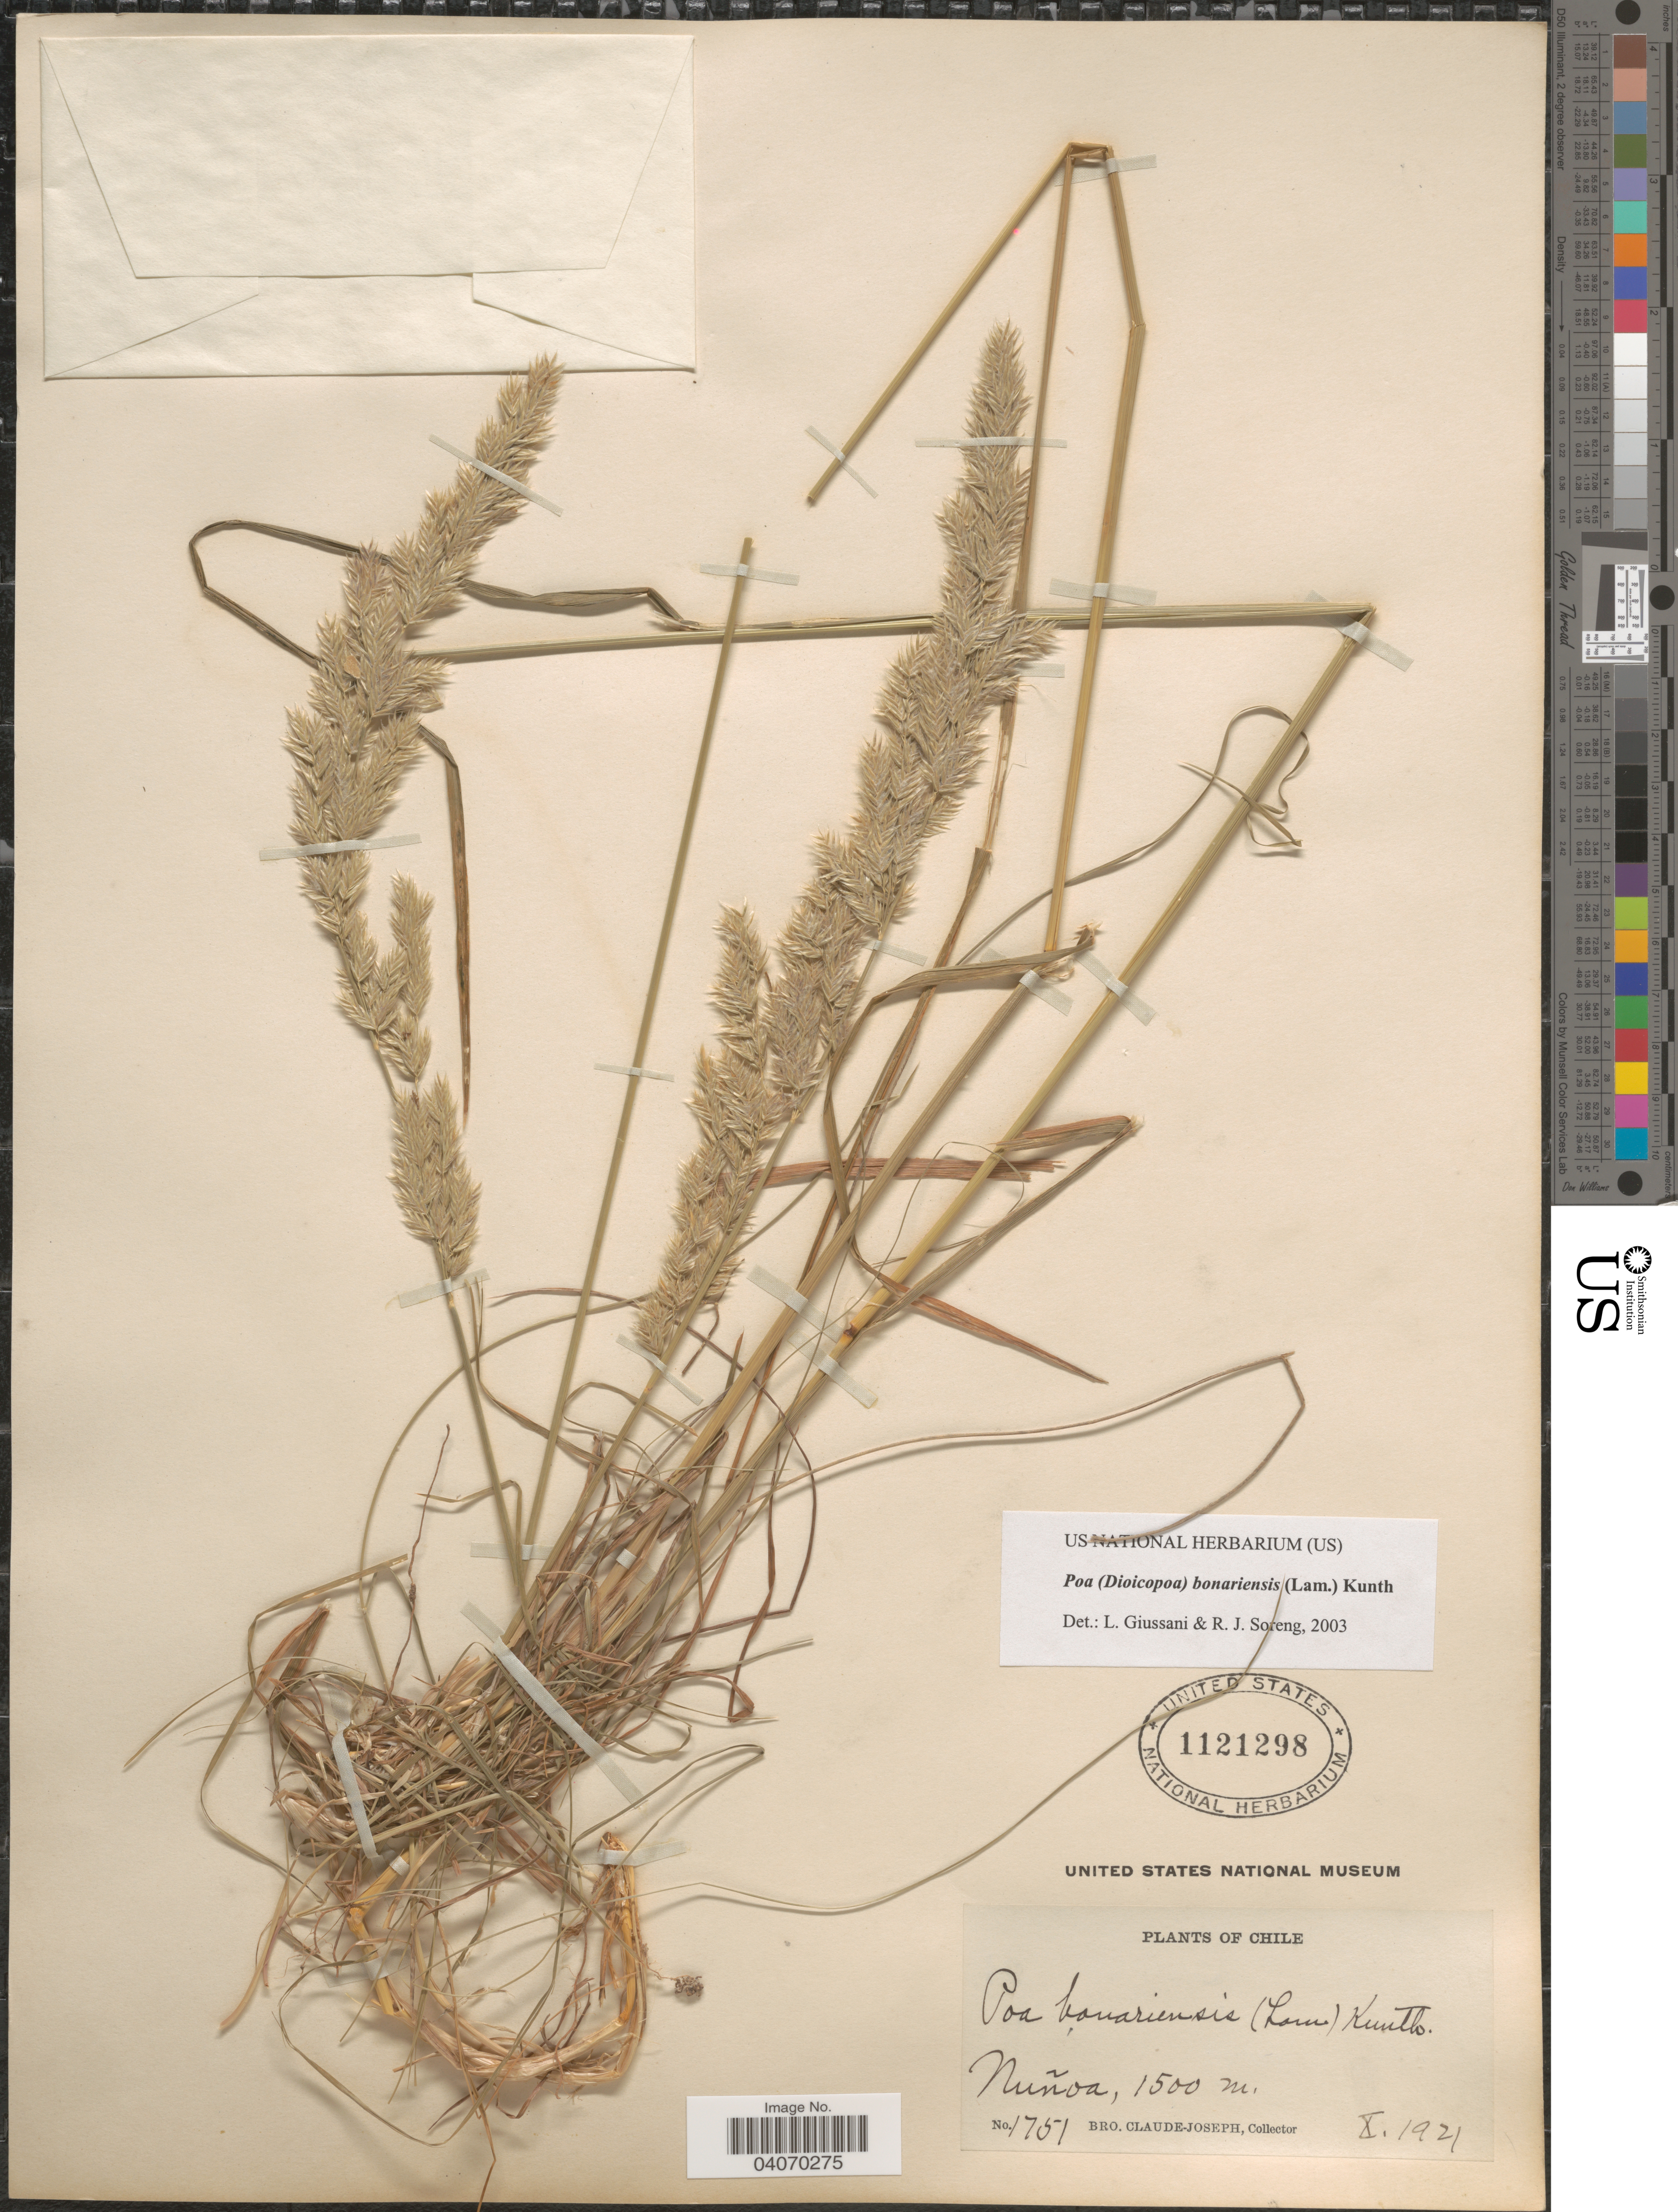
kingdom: Plantae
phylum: Tracheophyta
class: Liliopsida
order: Poales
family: Poaceae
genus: Poa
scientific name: Poa bonariensis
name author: (Lam.) Kunth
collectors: Bro. Claude-Joseph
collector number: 1751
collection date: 1921-10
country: Chile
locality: Nuñoa.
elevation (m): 1500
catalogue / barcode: US 1121298